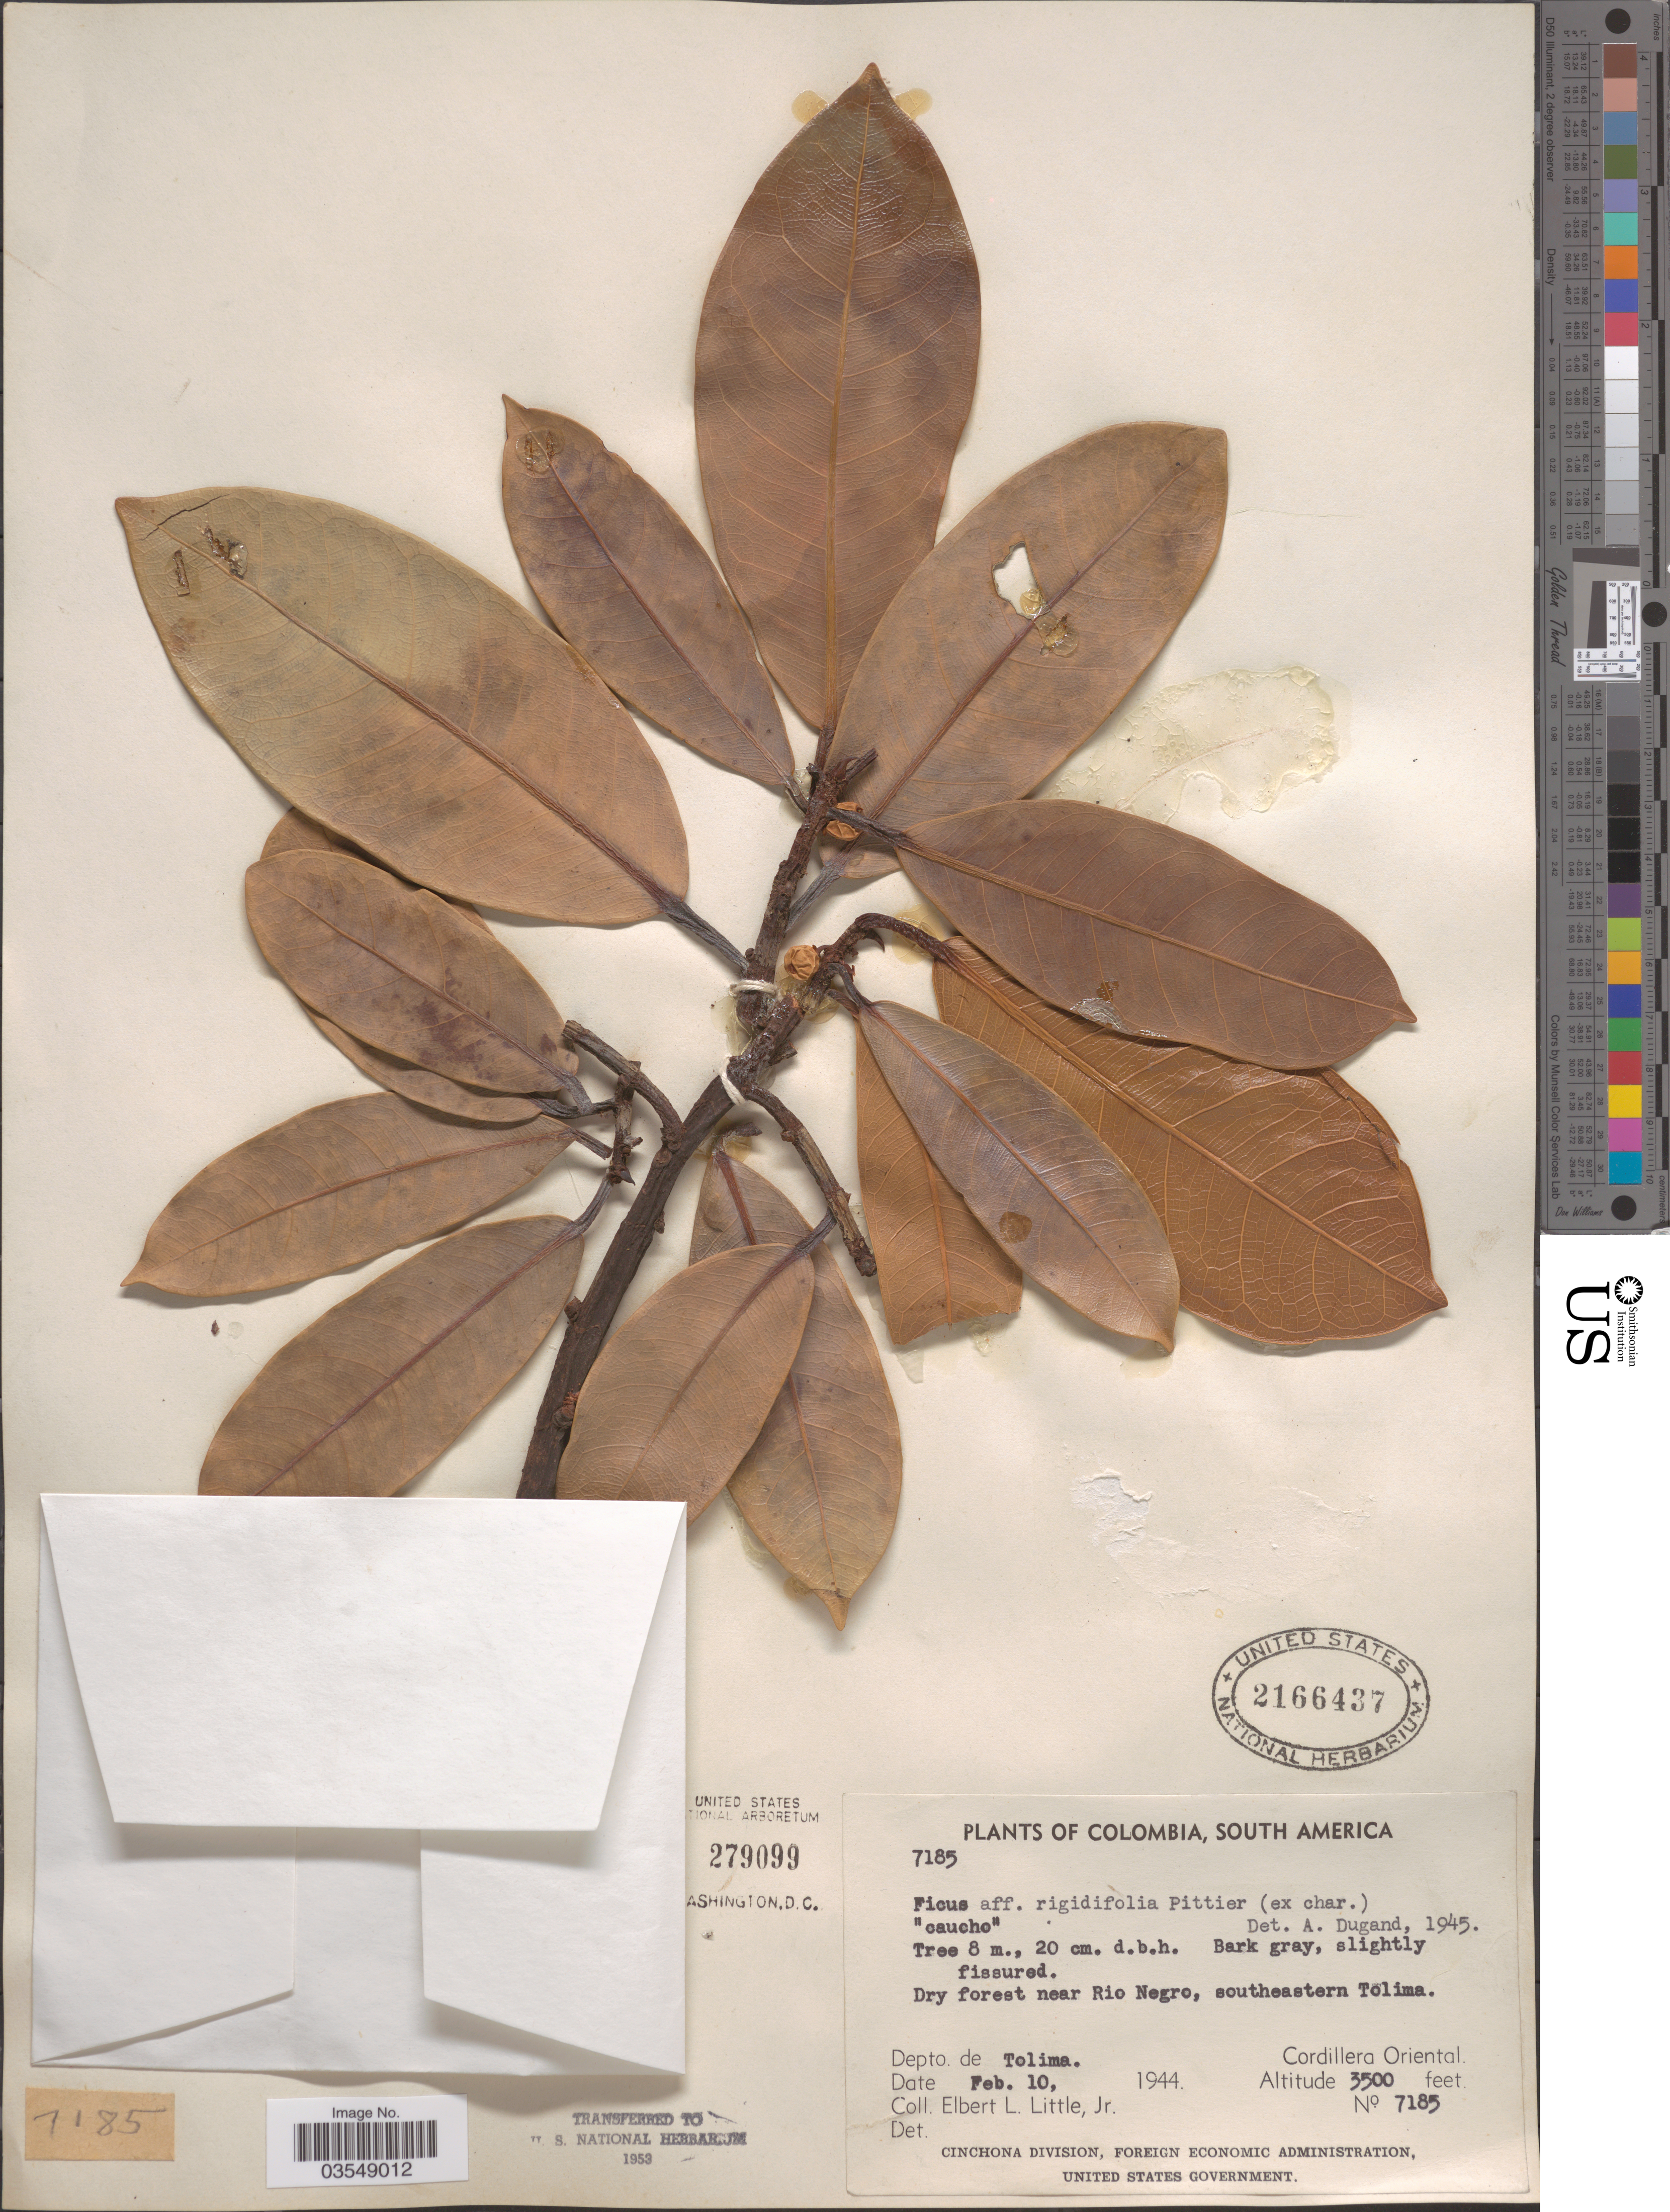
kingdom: Plantae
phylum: Tracheophyta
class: Magnoliopsida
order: Rosales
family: Moraceae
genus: Ficus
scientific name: Ficus pallida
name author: Vahl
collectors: E. L. Little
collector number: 7185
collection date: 1944-02-10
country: Colombia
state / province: Tolima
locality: Dry forest near Rio Negro, southeastern Tolima. Depto. de Tolima, Cordillera Oriental.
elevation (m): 1067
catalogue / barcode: US 2166437